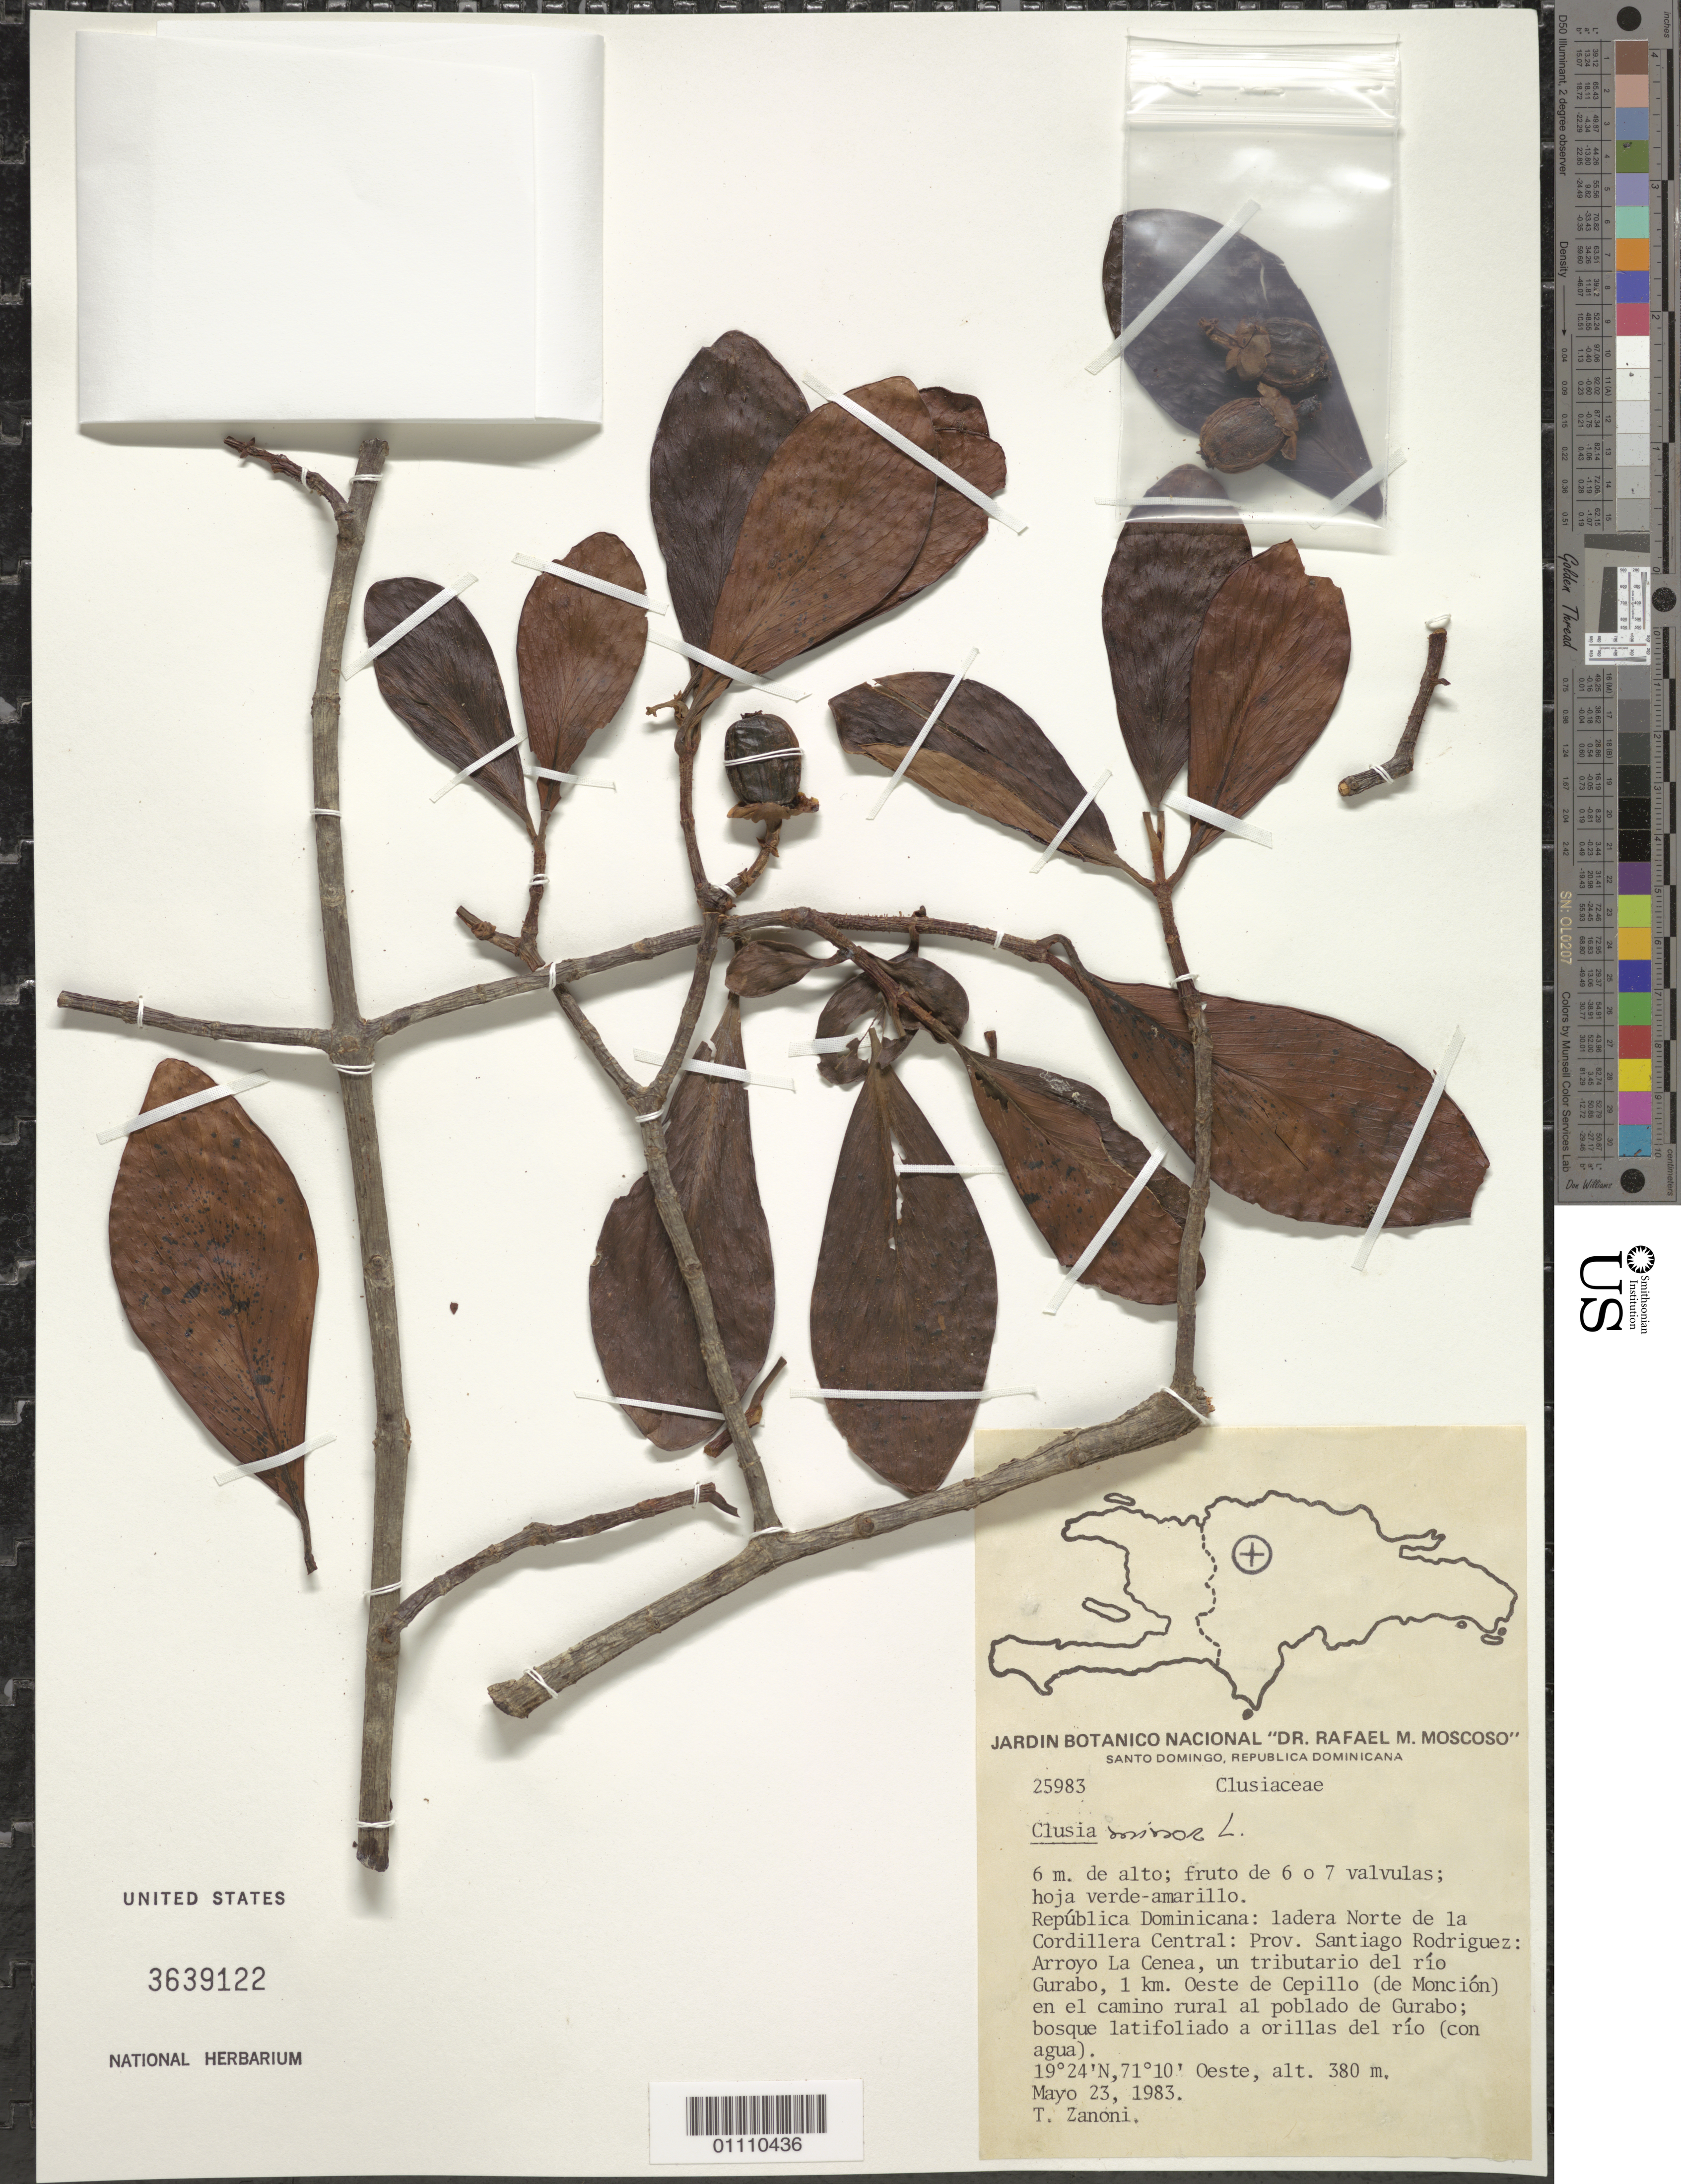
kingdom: Plantae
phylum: Tracheophyta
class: Magnoliopsida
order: Malpighiales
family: Clusiaceae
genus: Clusia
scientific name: Clusia minor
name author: L.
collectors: T. A. Zanoni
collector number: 25983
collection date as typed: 23 May 1983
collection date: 1983-05-23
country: Dominican Republic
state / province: Santiago Rodriguez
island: Hispaniola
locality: Norte de la Cordillera Central, Arroyo La Cenea, un tributario del río Gurabo, 1 km oeste de Cepillo (de Monción) en el camino rural al poblado de Gurabo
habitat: Bosque latifoliado a orillas del río (con agua)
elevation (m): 380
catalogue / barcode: US 3639122